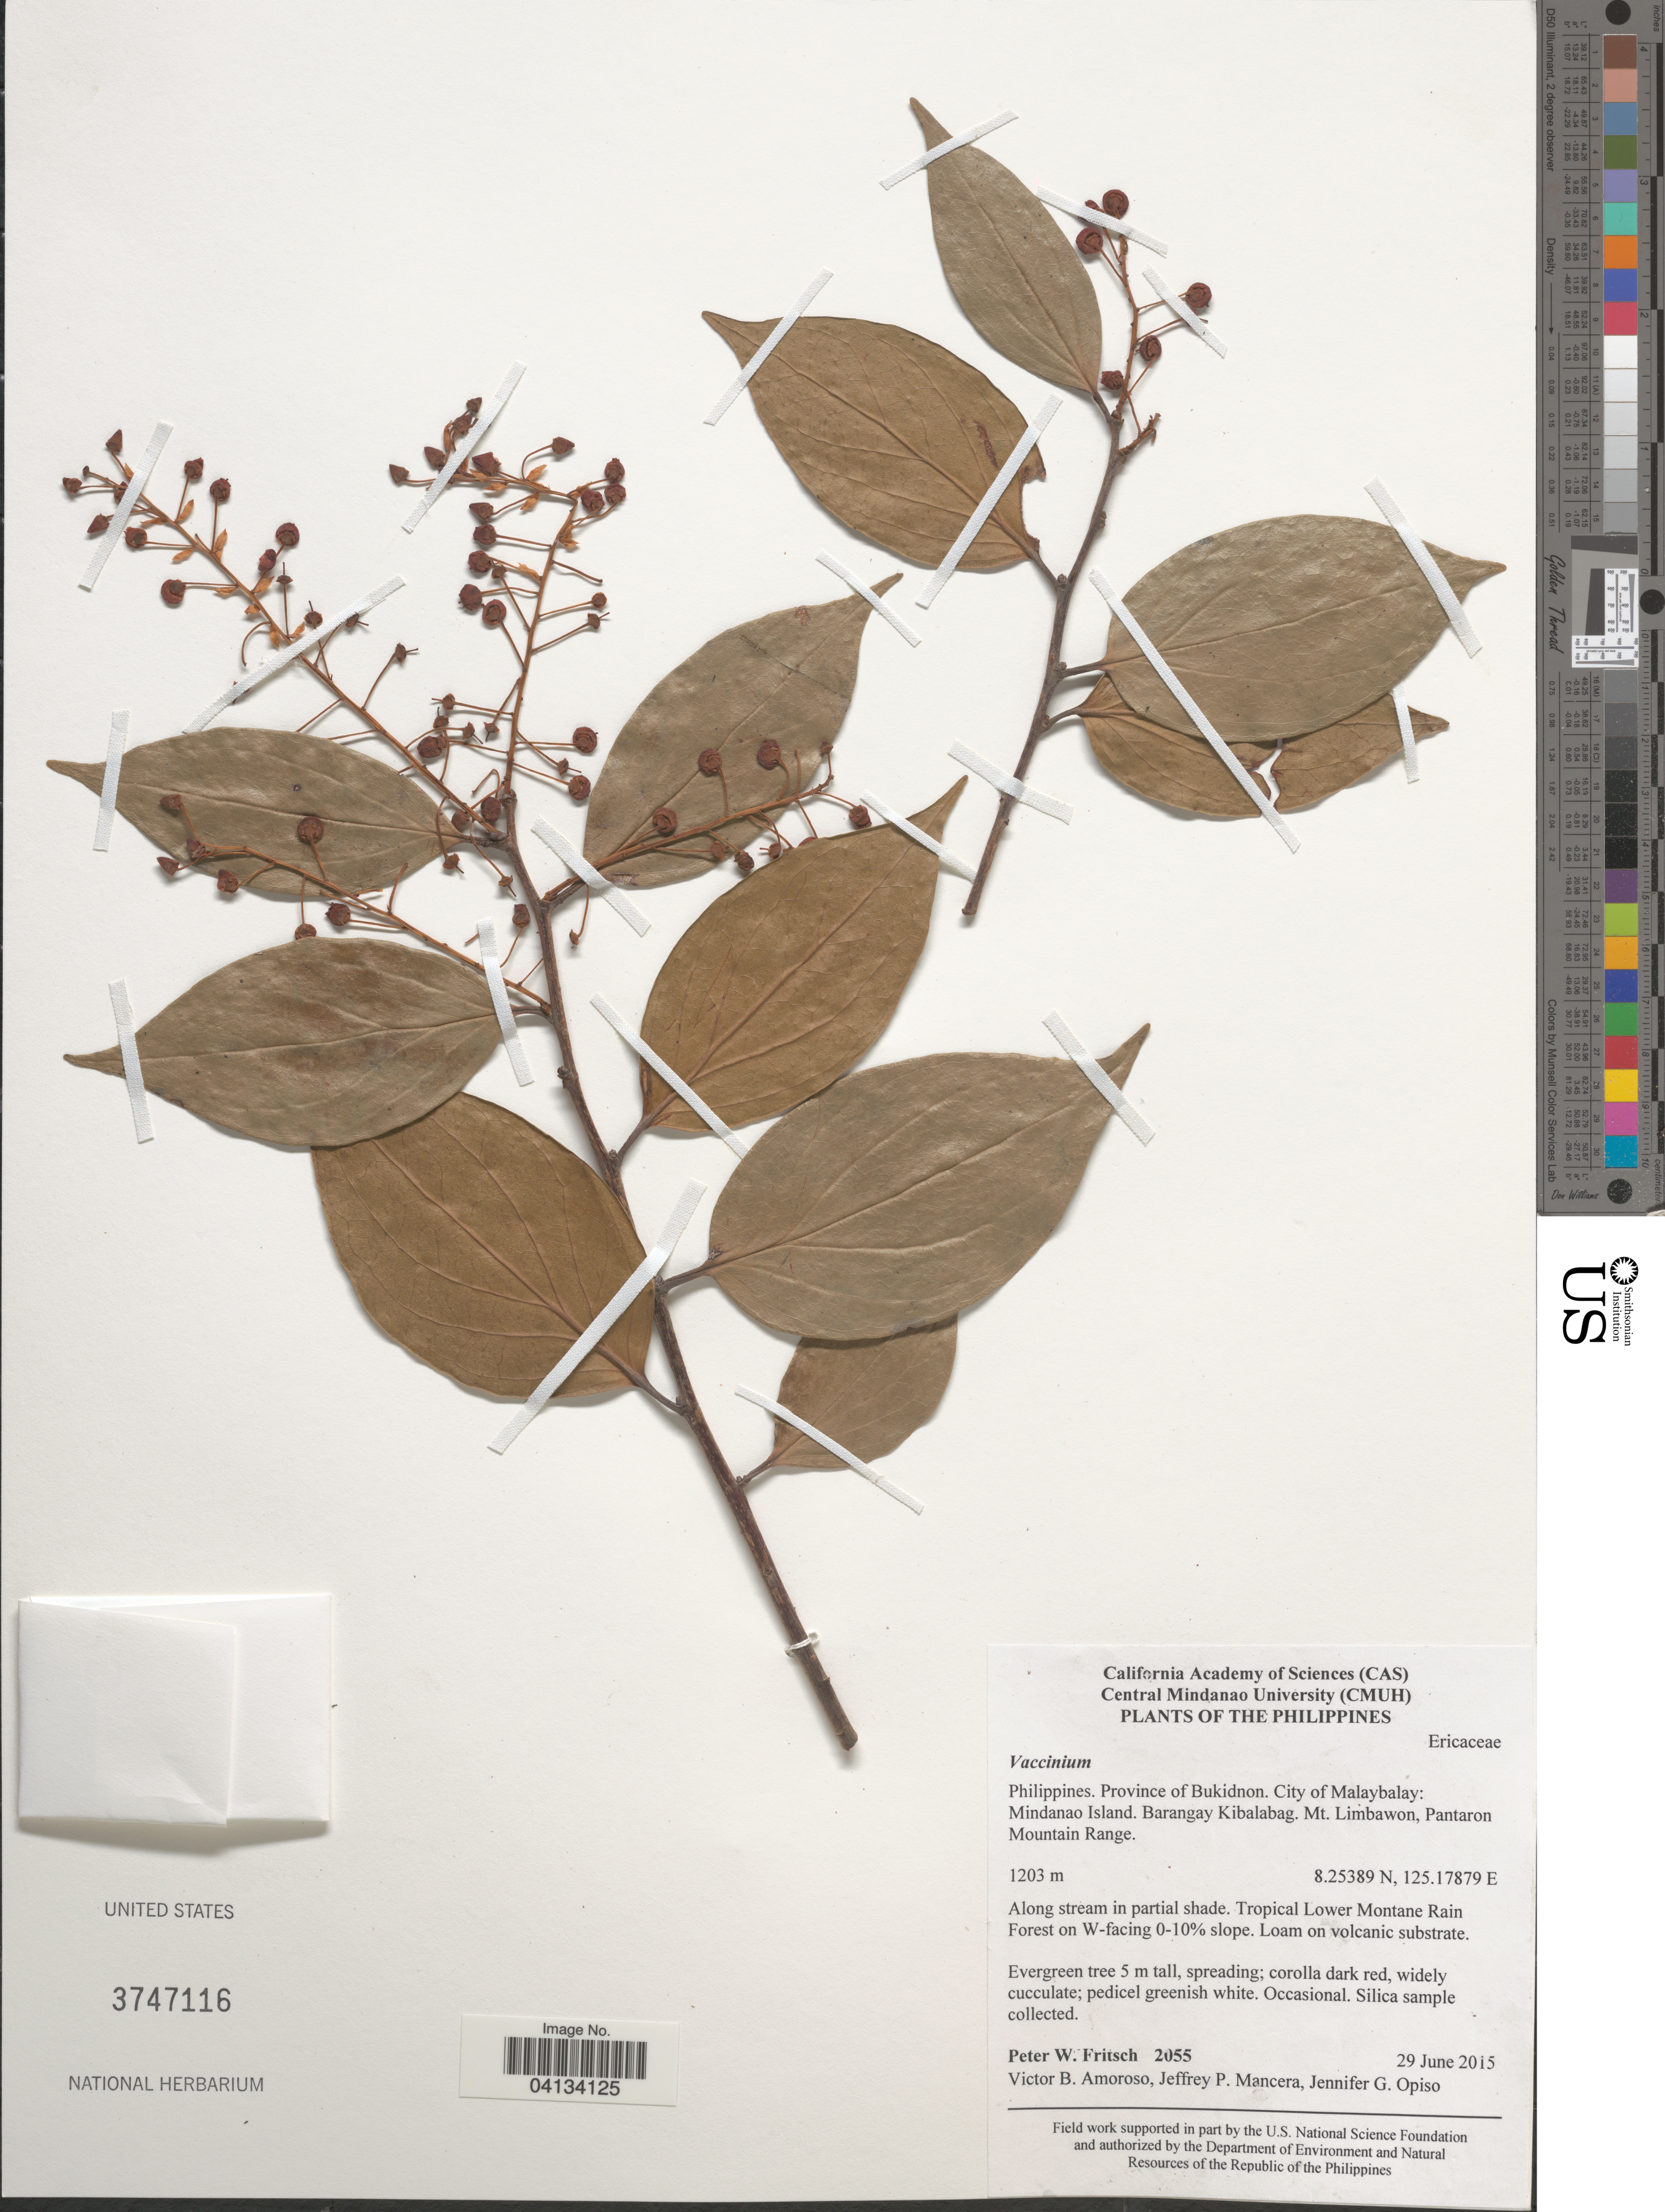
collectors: P. W. Fritsch, V. Amoroso, J. Mancera & J. Opiso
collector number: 2055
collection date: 2015-06-29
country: Philippines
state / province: Northern Mindanao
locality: Province of Bukidnon. City of Malaybalay: Mindanao Island. Barangay Kibalabag. Mt. Limbawon, Pantaron Mountain Range. Tropical Lower Montane Rain Forest on W-facing 0-10% slope.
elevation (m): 1203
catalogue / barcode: US 3747116